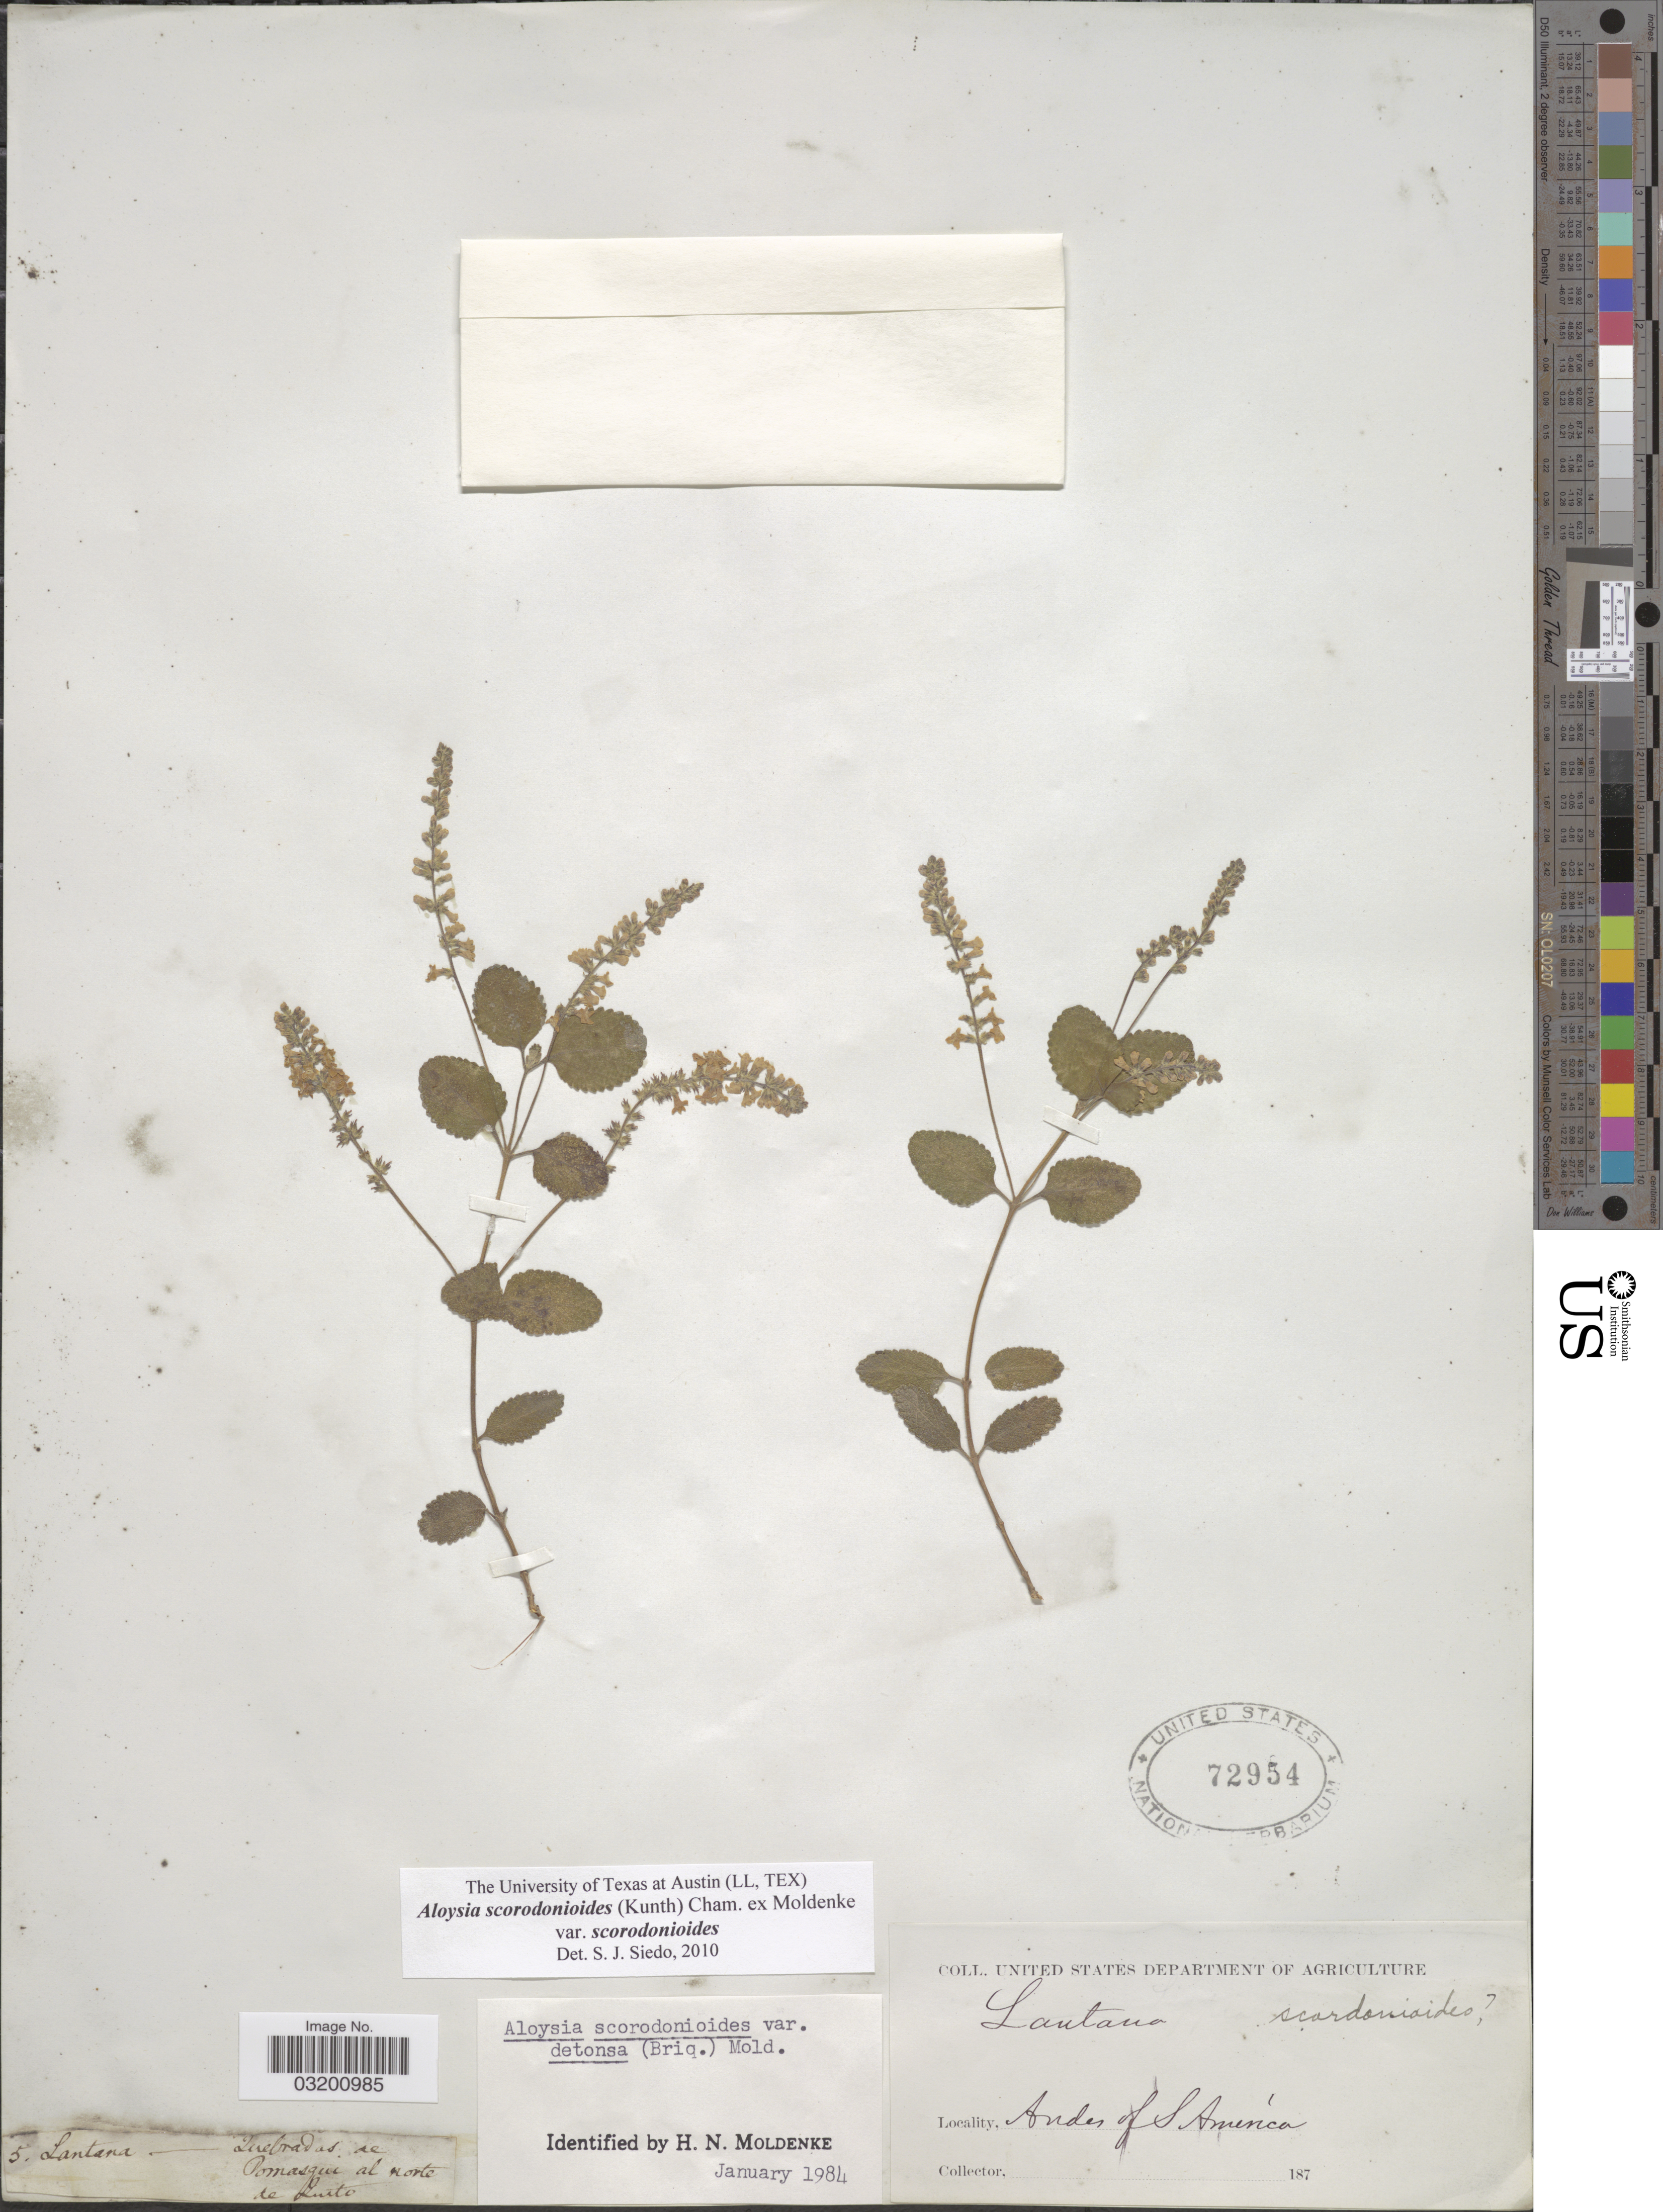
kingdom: Plantae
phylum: Tracheophyta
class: Magnoliopsida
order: Lamiales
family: Verbenaceae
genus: Aloysia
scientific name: Aloysia scorodonioides var. scorodonioides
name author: (Kunth) Cham.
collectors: United States Department of Agriculture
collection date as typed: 187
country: Ecuador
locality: Andes of S America. Quebradas de Pomasqui al norte de Quito.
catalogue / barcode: US 72954